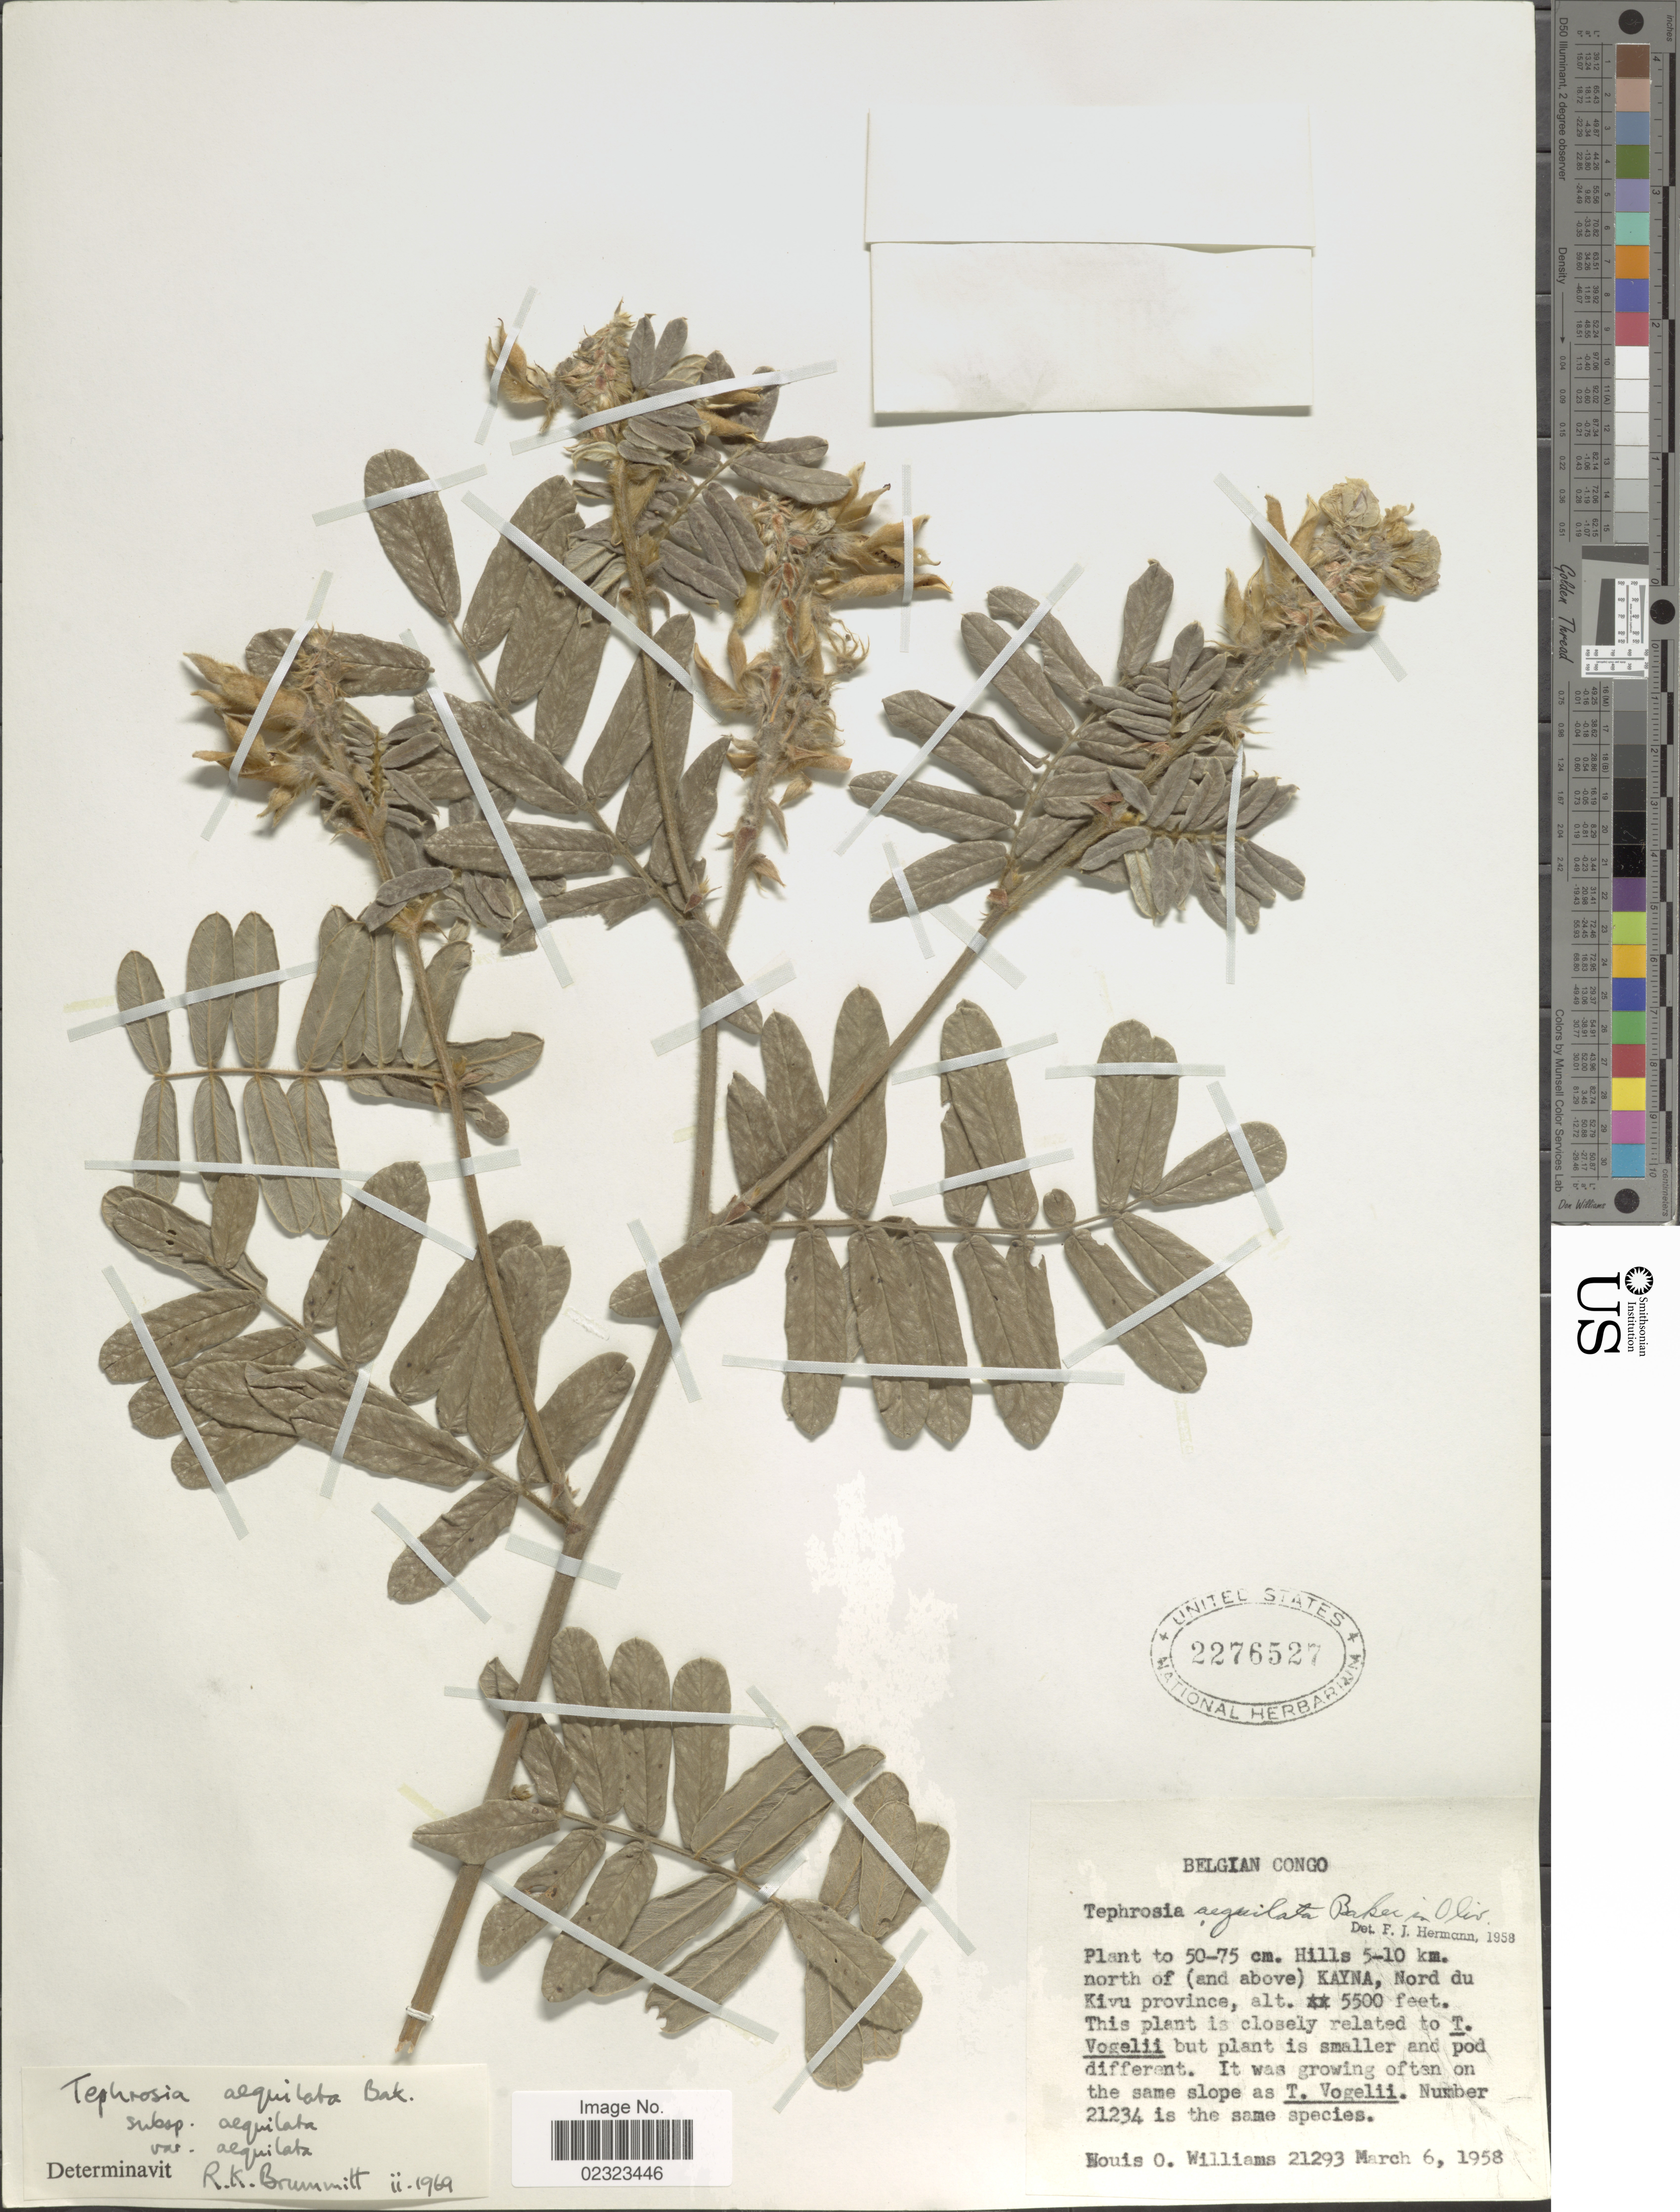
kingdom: Plantae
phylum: Tracheophyta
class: Magnoliopsida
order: Fabales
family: Fabaceae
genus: Tephrosia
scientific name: Tephrosia aequilata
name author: Baker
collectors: L. O. Williams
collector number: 21293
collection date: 1958-03-06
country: Congo, Democratic Republic of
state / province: Nord-Kivu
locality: Belgian Congo, Hills 5-10 km. north of (and above) Kayna, Nord du Kivu Province.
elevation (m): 1676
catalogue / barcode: US 2276527